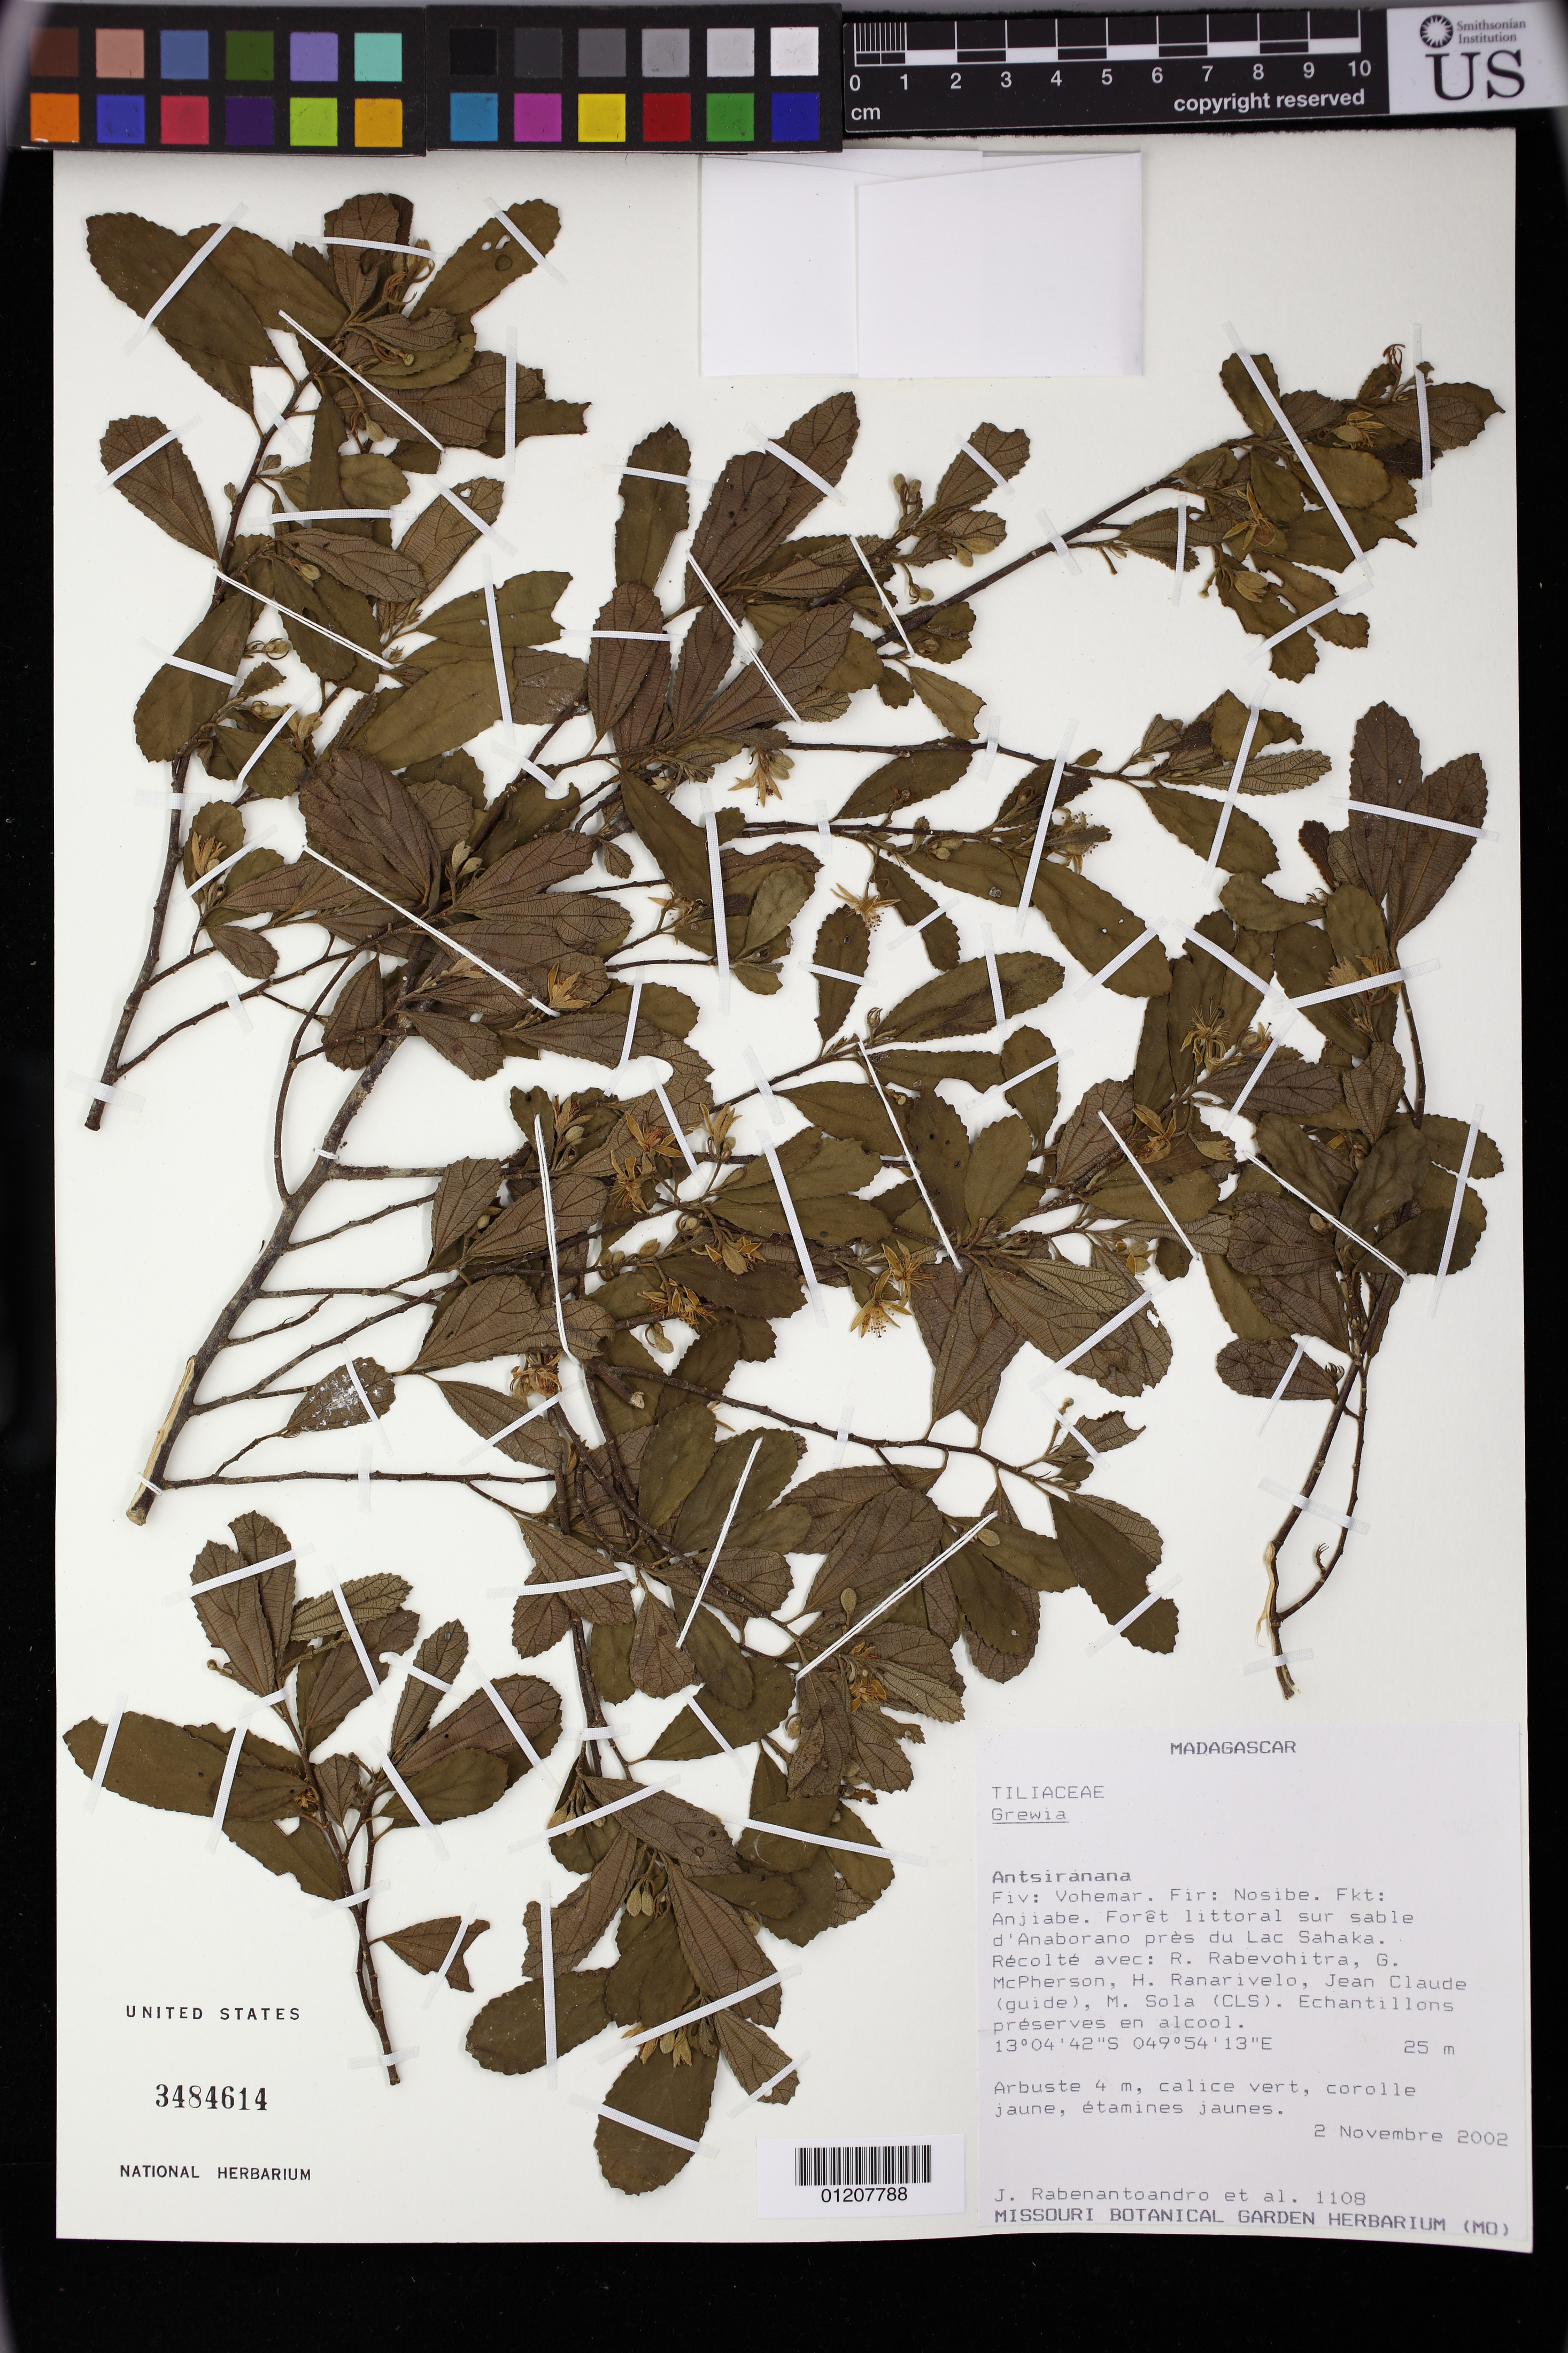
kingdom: Plantae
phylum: Tracheophyta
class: Magnoliopsida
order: Malvales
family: Malvaceae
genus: Grewia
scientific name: Grewia sp.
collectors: J. Rabenantoandro, R. Rabevohitra, G. D. McPherson & H. Ranarivelo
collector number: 1108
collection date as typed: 11 Feb 2002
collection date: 2002-02-11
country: Madagascar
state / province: Sava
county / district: Vohémar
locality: Antsiranana. Fiv: Vohemar. Fir: Nosibe. Fkt: Anjiabe. Forêt littoral sur sable d'Anaborano près du Lac Sahaka.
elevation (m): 25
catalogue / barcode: US 3484614